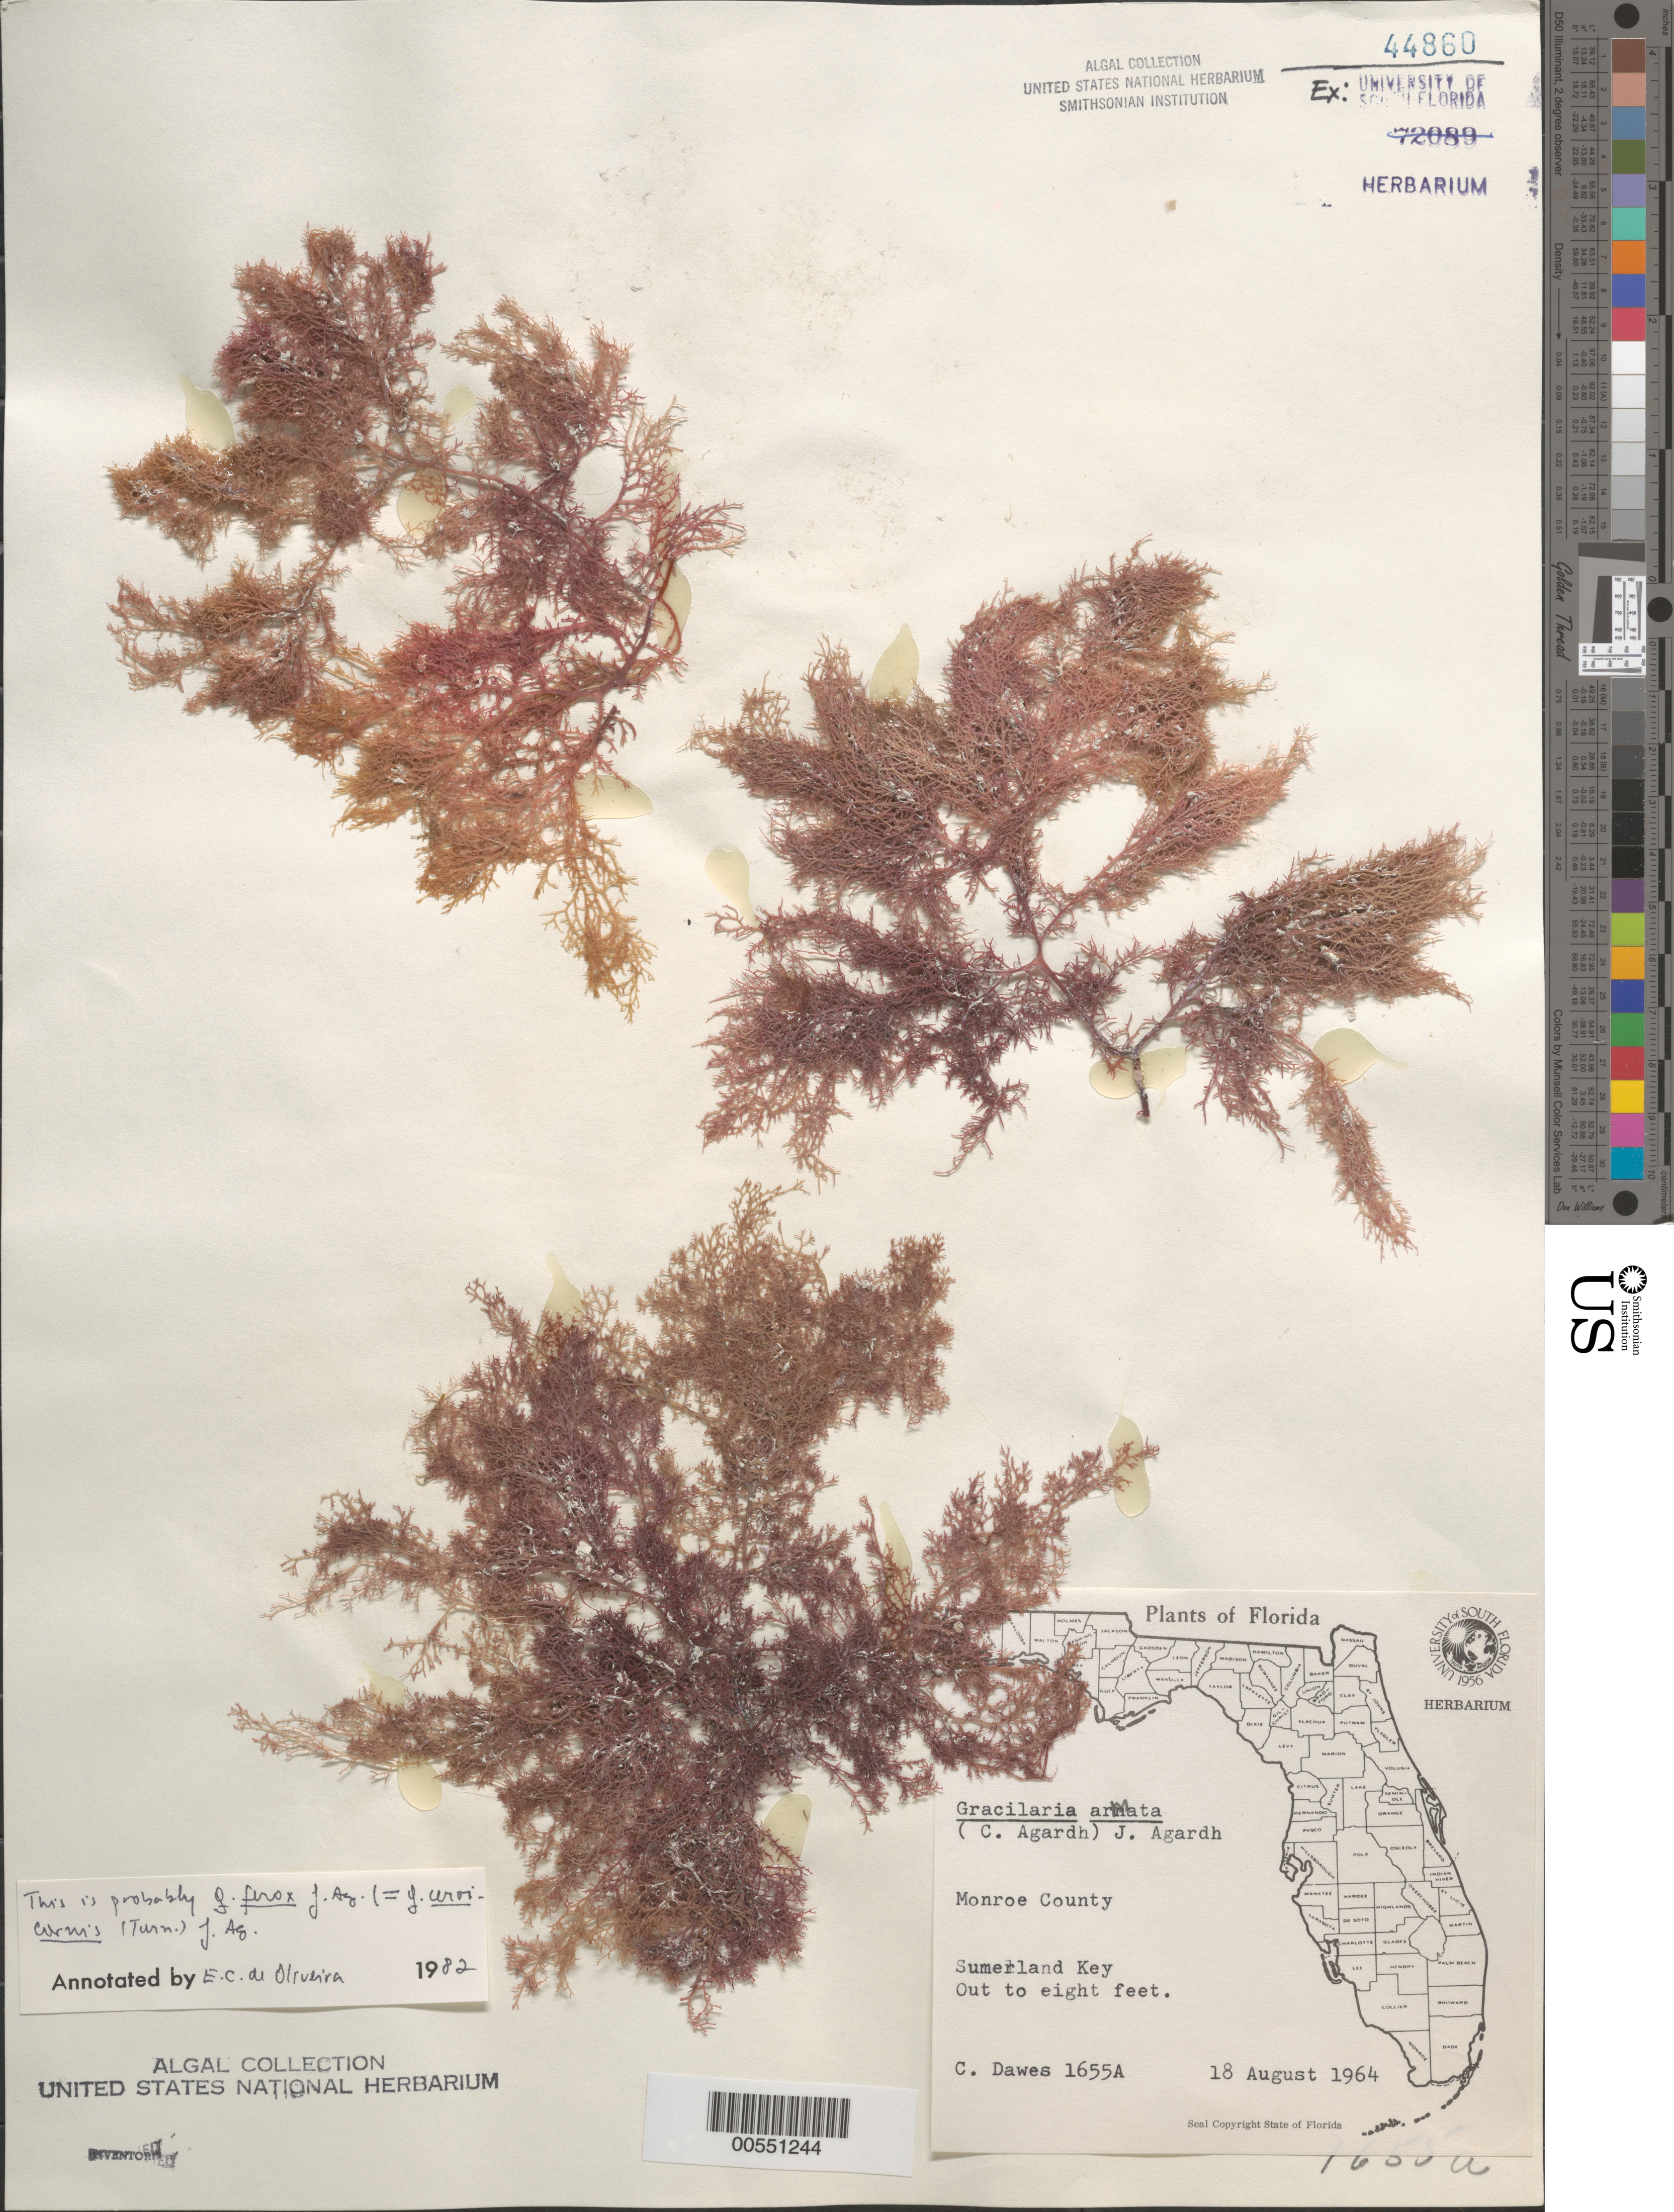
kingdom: Plantae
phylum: Rhodophyta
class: Florideophyceae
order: Gracilariales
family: Gracilariaceae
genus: Gracilaria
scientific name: Gracilaria ferox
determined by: Oliveira, E. C. de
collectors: C. Dawes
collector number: CJD 1655a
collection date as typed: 18 Aug 1964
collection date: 1964-08-18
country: United States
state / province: Florida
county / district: Monroe County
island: Summerland Key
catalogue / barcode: US 44860